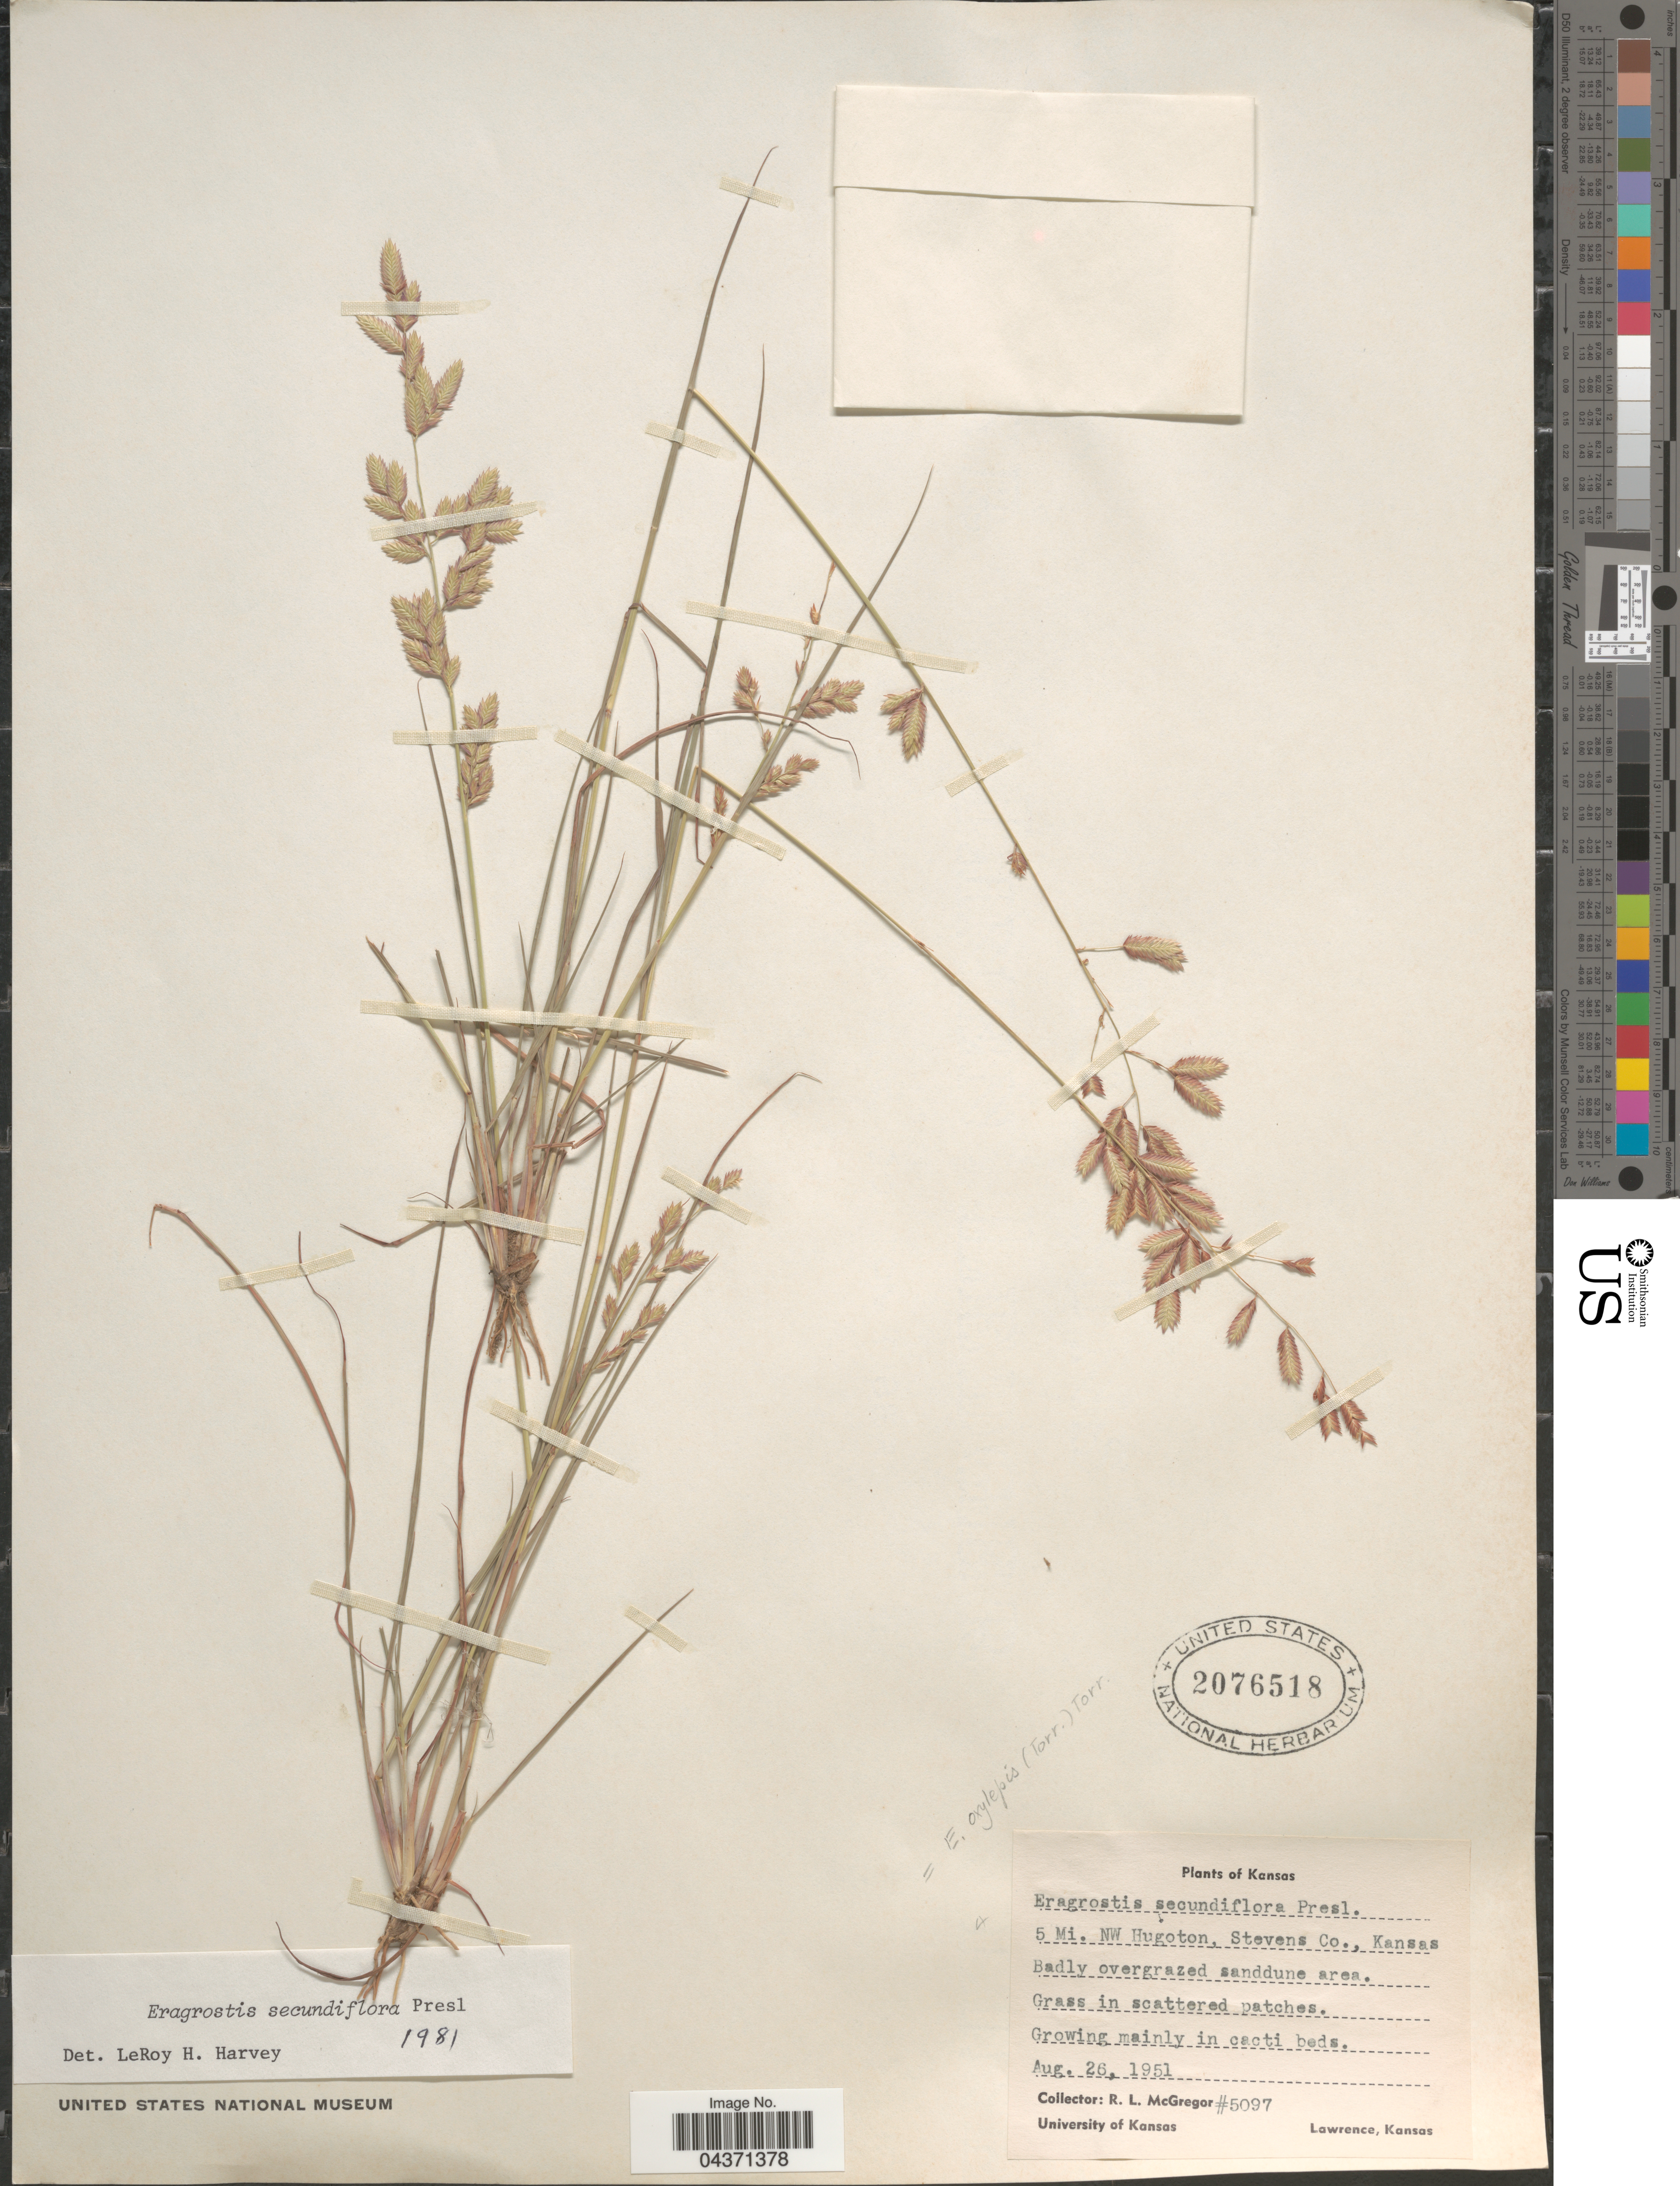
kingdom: Plantae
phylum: Tracheophyta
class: Liliopsida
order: Poales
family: Poaceae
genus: Eragrostis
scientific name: Eragrostis secundiflora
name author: J. Presl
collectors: R. McGregor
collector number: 5097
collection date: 1951-08-26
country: United States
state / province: Kansas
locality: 5 Mi. NW Hugoton, Stevens Co.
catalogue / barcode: US 2076518